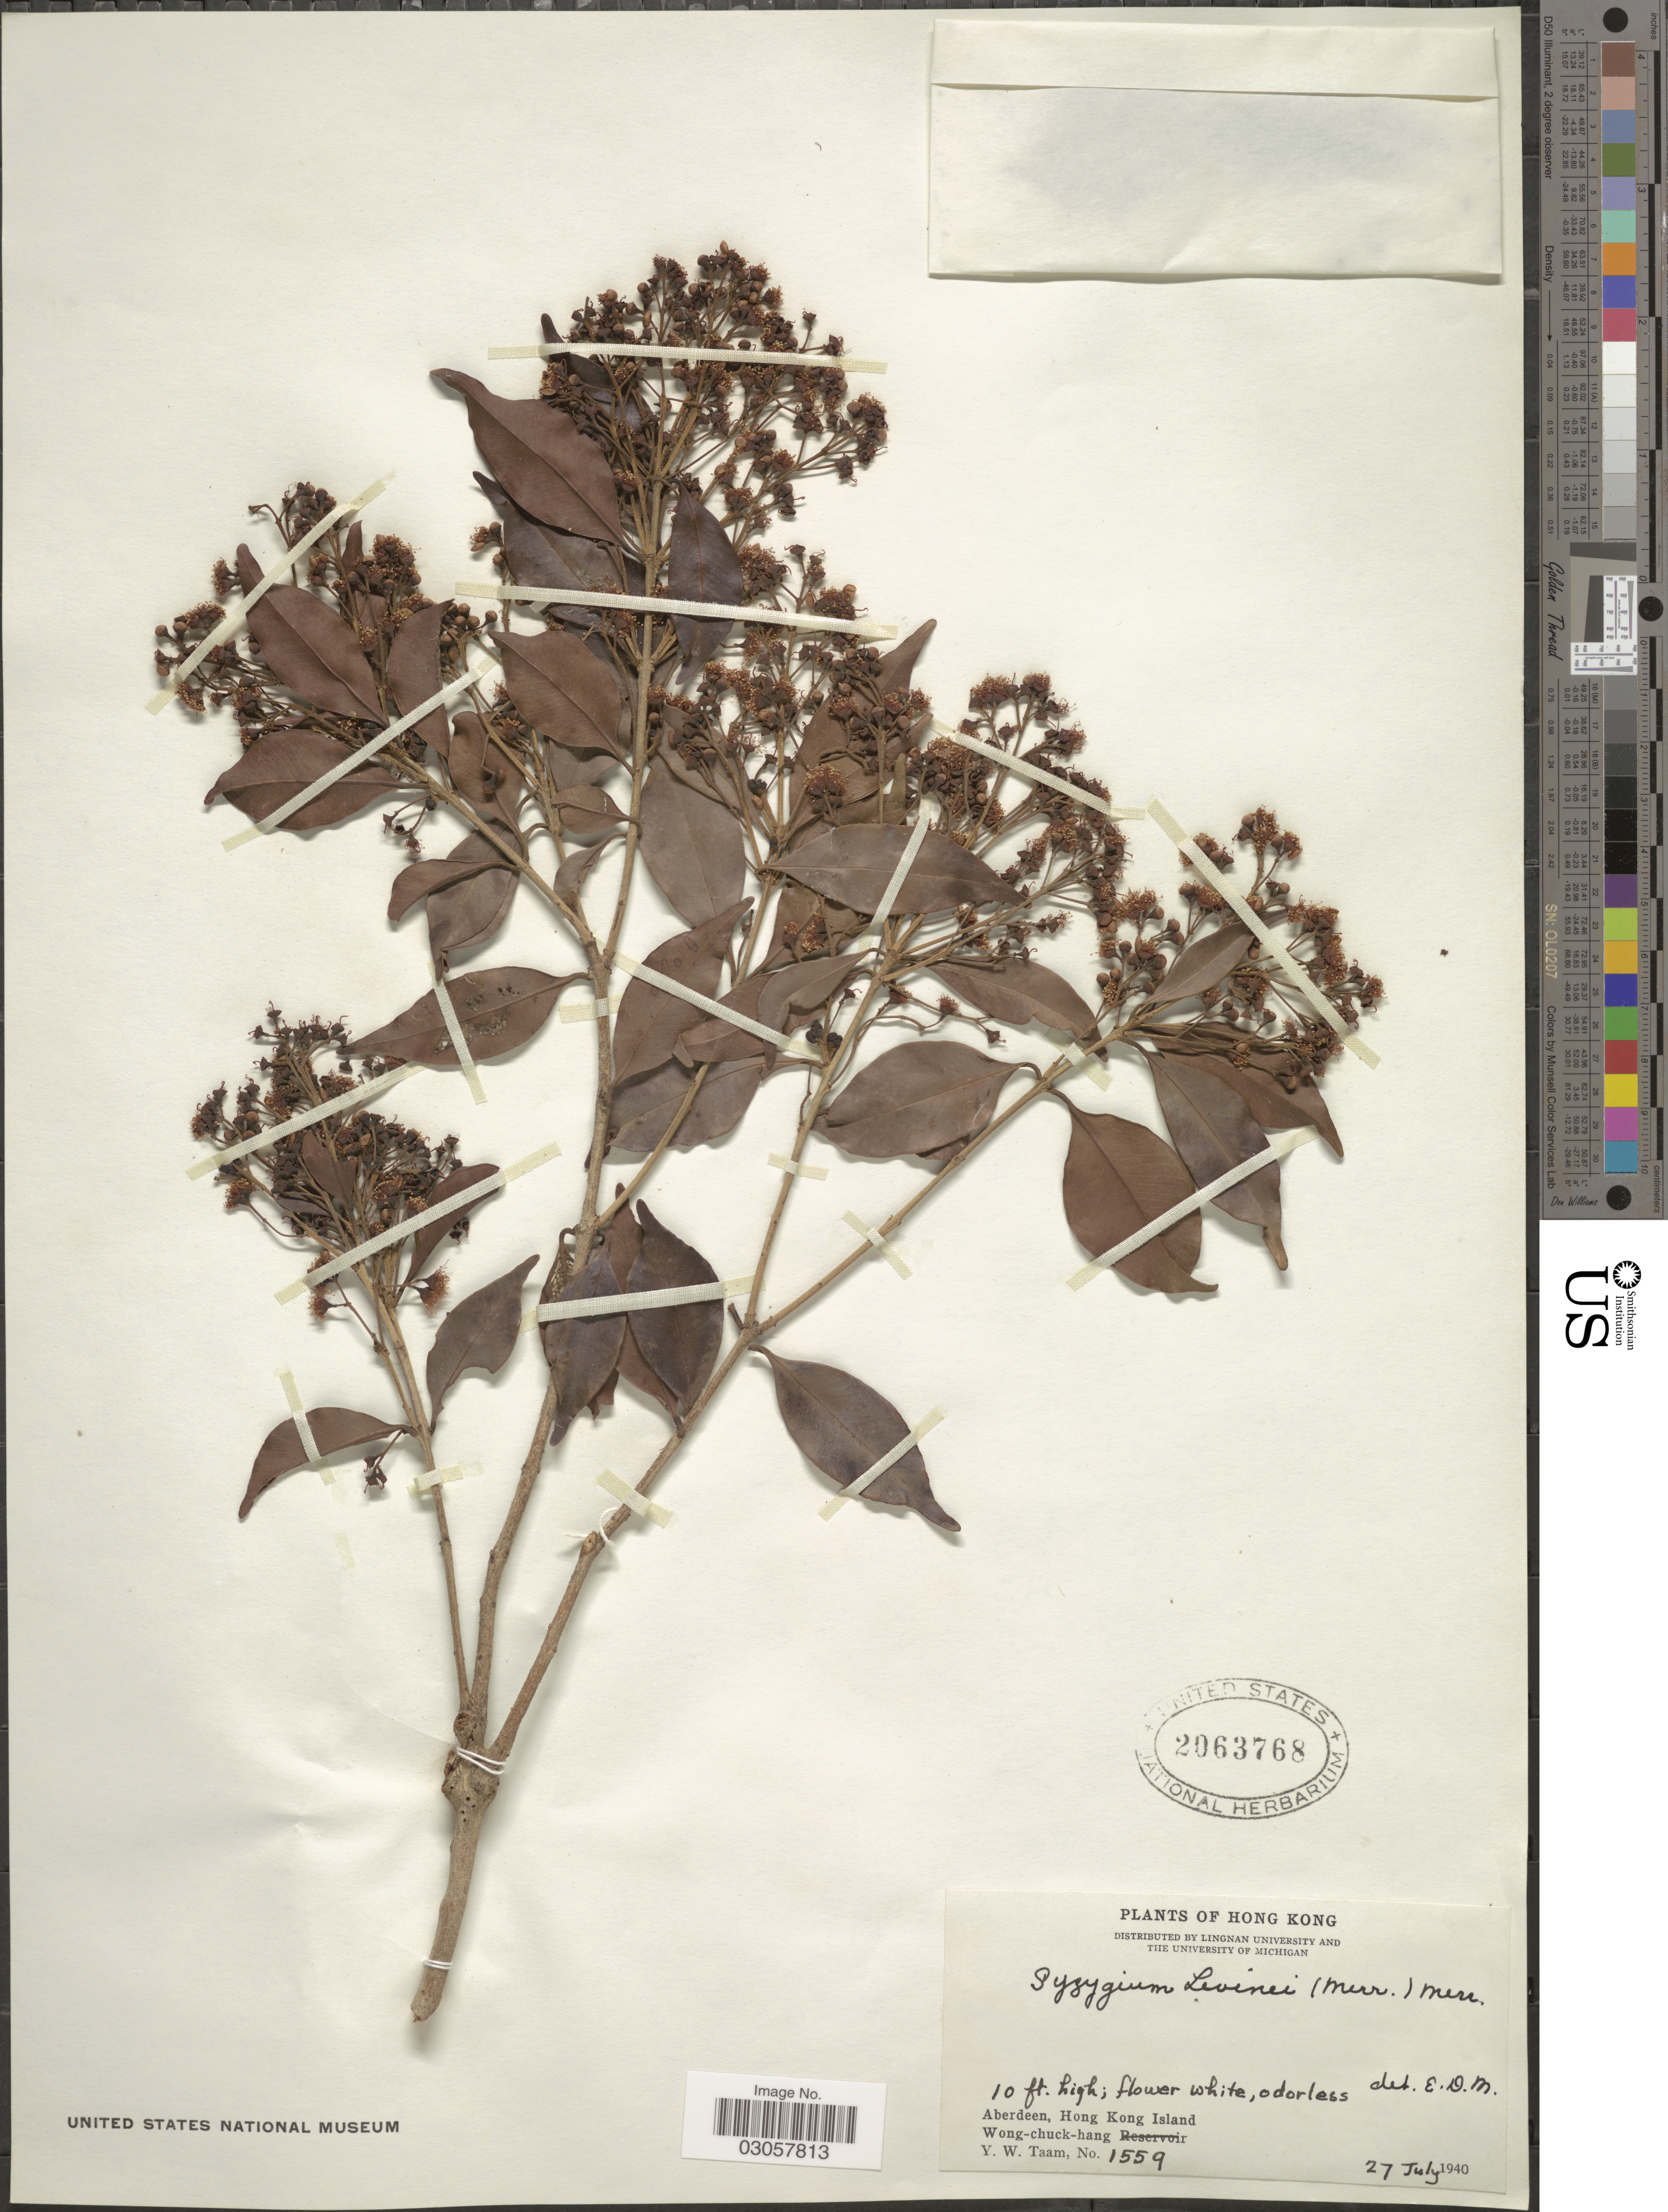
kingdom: Plantae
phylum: Tracheophyta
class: Magnoliopsida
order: Myrtales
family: Myrtaceae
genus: Syzygium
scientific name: Syzygium levinei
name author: (Merr.) Merr. & L.M. Perry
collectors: Y. W. Taam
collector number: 1559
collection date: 1940-07-27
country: China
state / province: Hong Kong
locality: Abderdeen, Hong Kong Island, Wong-chuk-hang.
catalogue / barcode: US 2063768